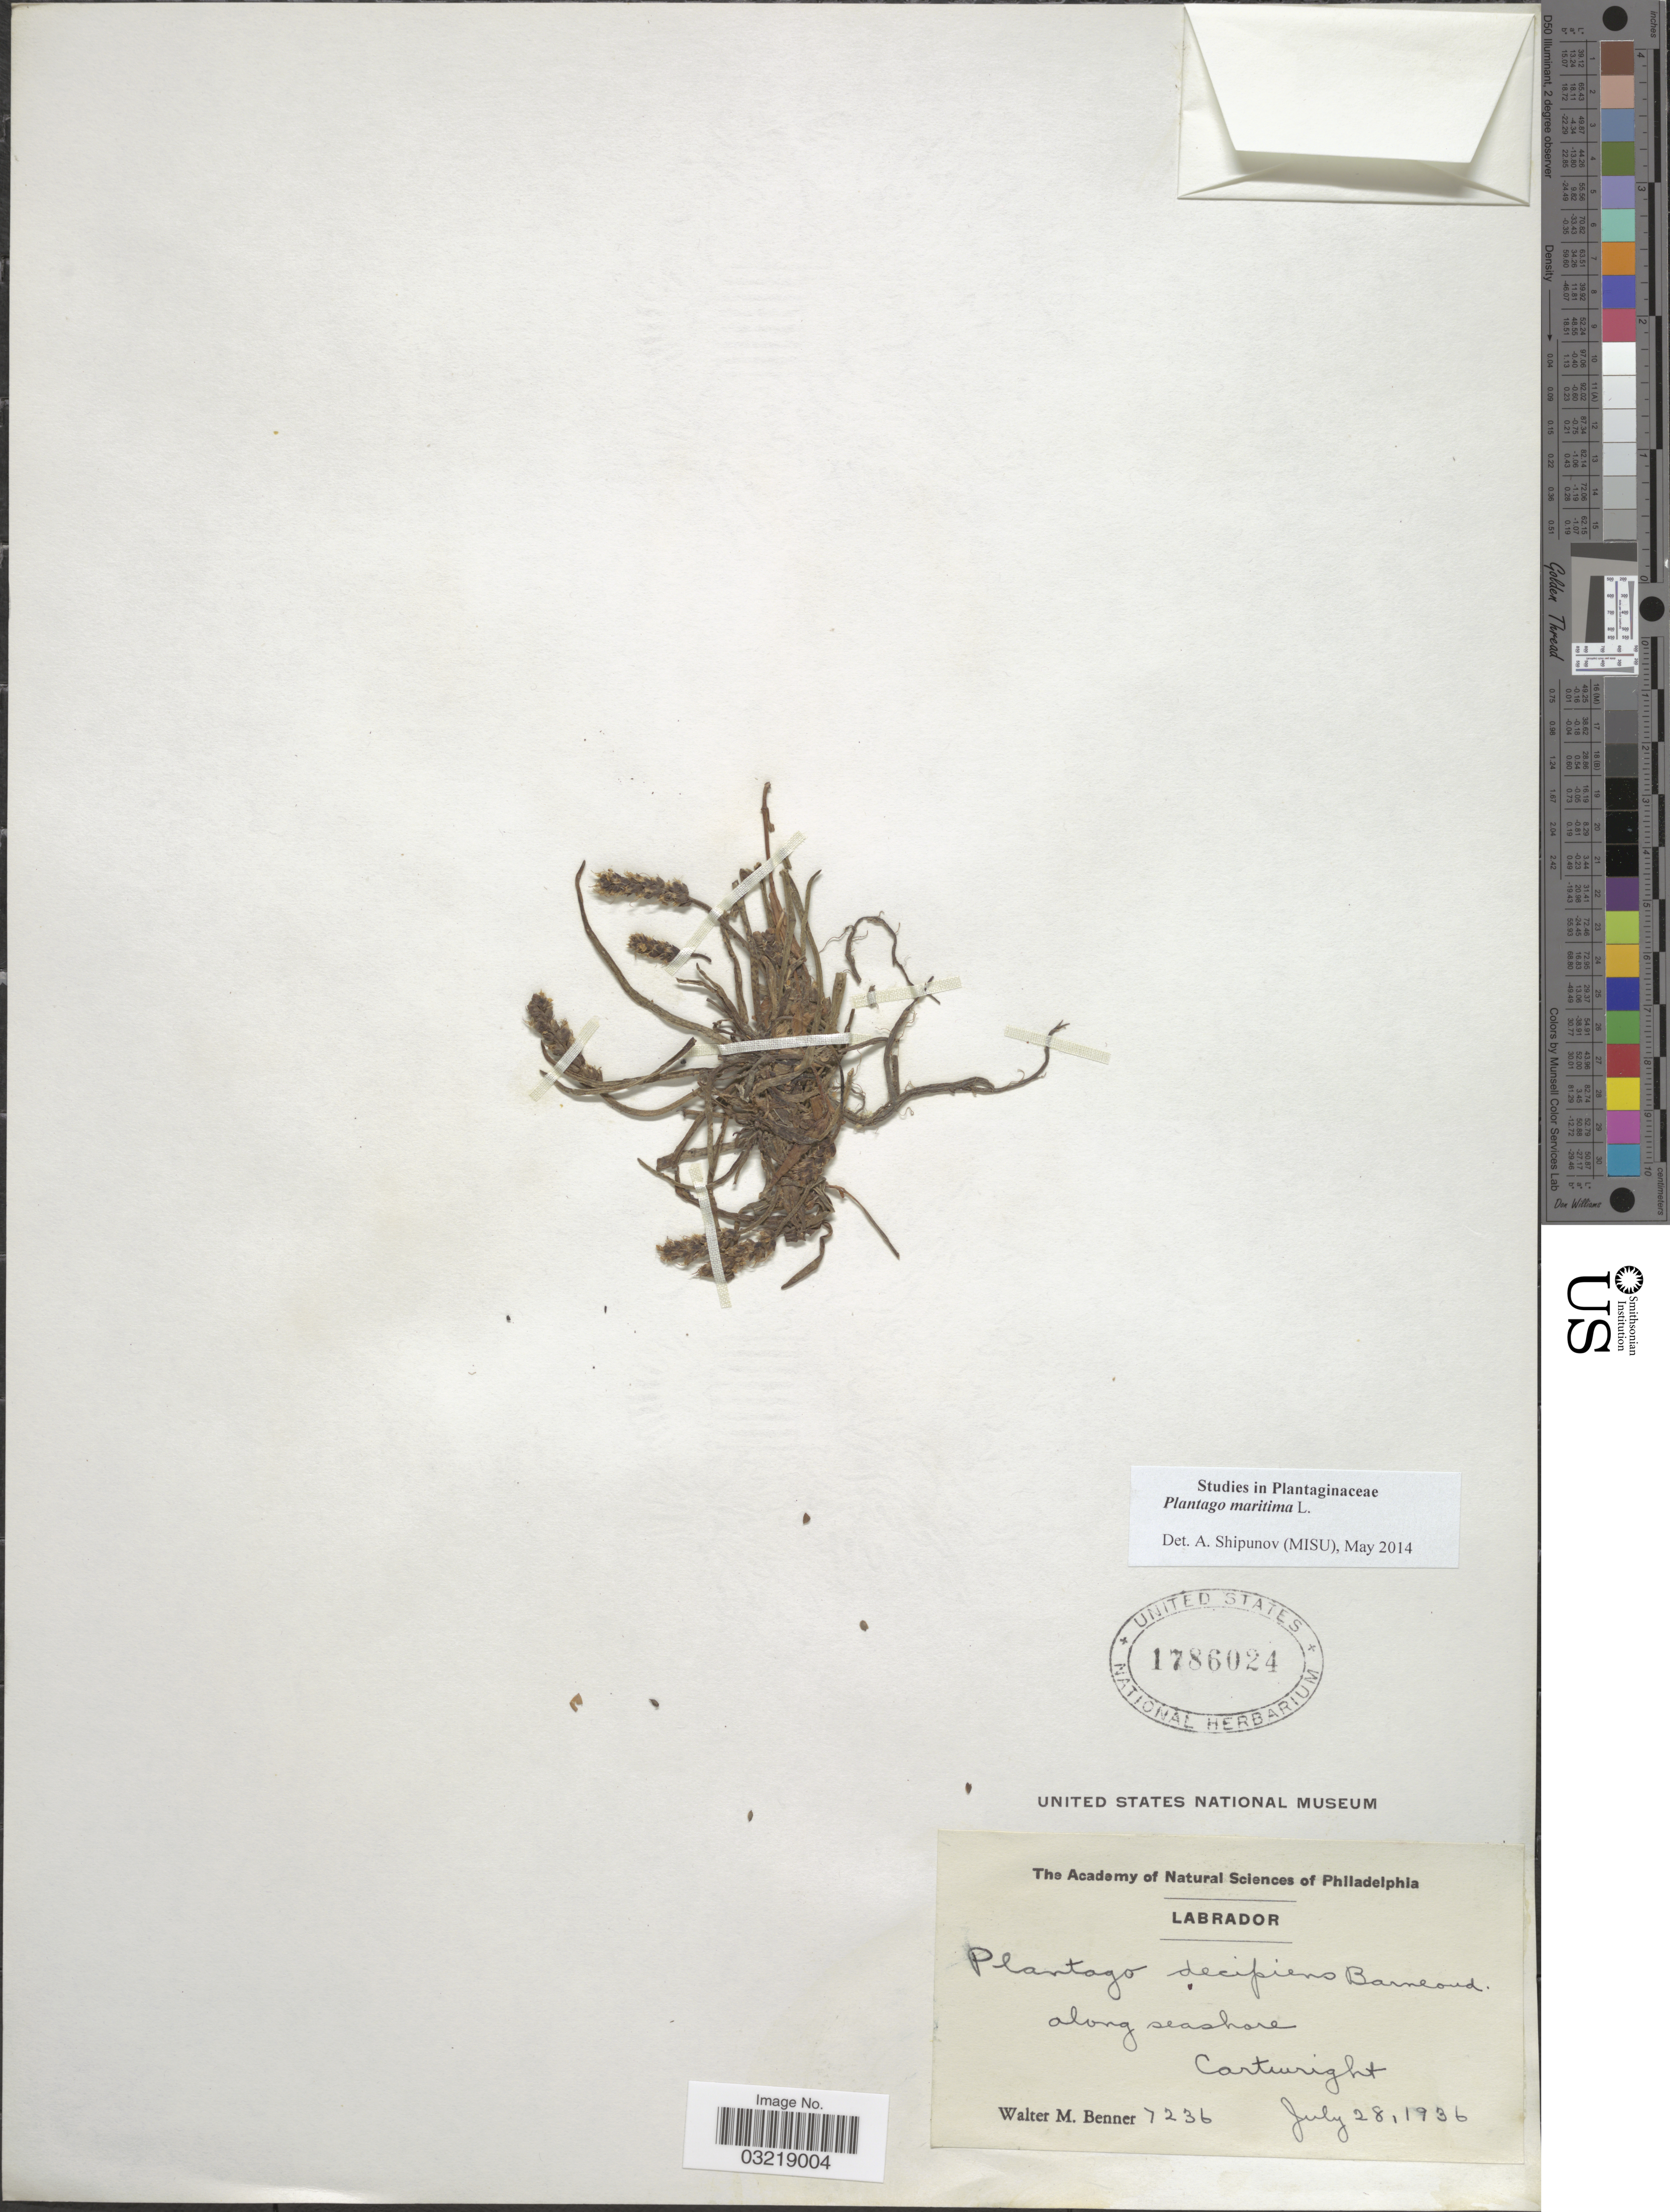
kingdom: Plantae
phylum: Tracheophyta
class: Magnoliopsida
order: Lamiales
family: Plantaginaceae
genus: Plantago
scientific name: Plantago maritima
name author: L.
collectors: W. Benner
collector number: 7236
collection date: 1936-07-28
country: Canada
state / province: Newfoundland and Labrador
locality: Labrador. Along seashore. Cartwright.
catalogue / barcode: US 1786024